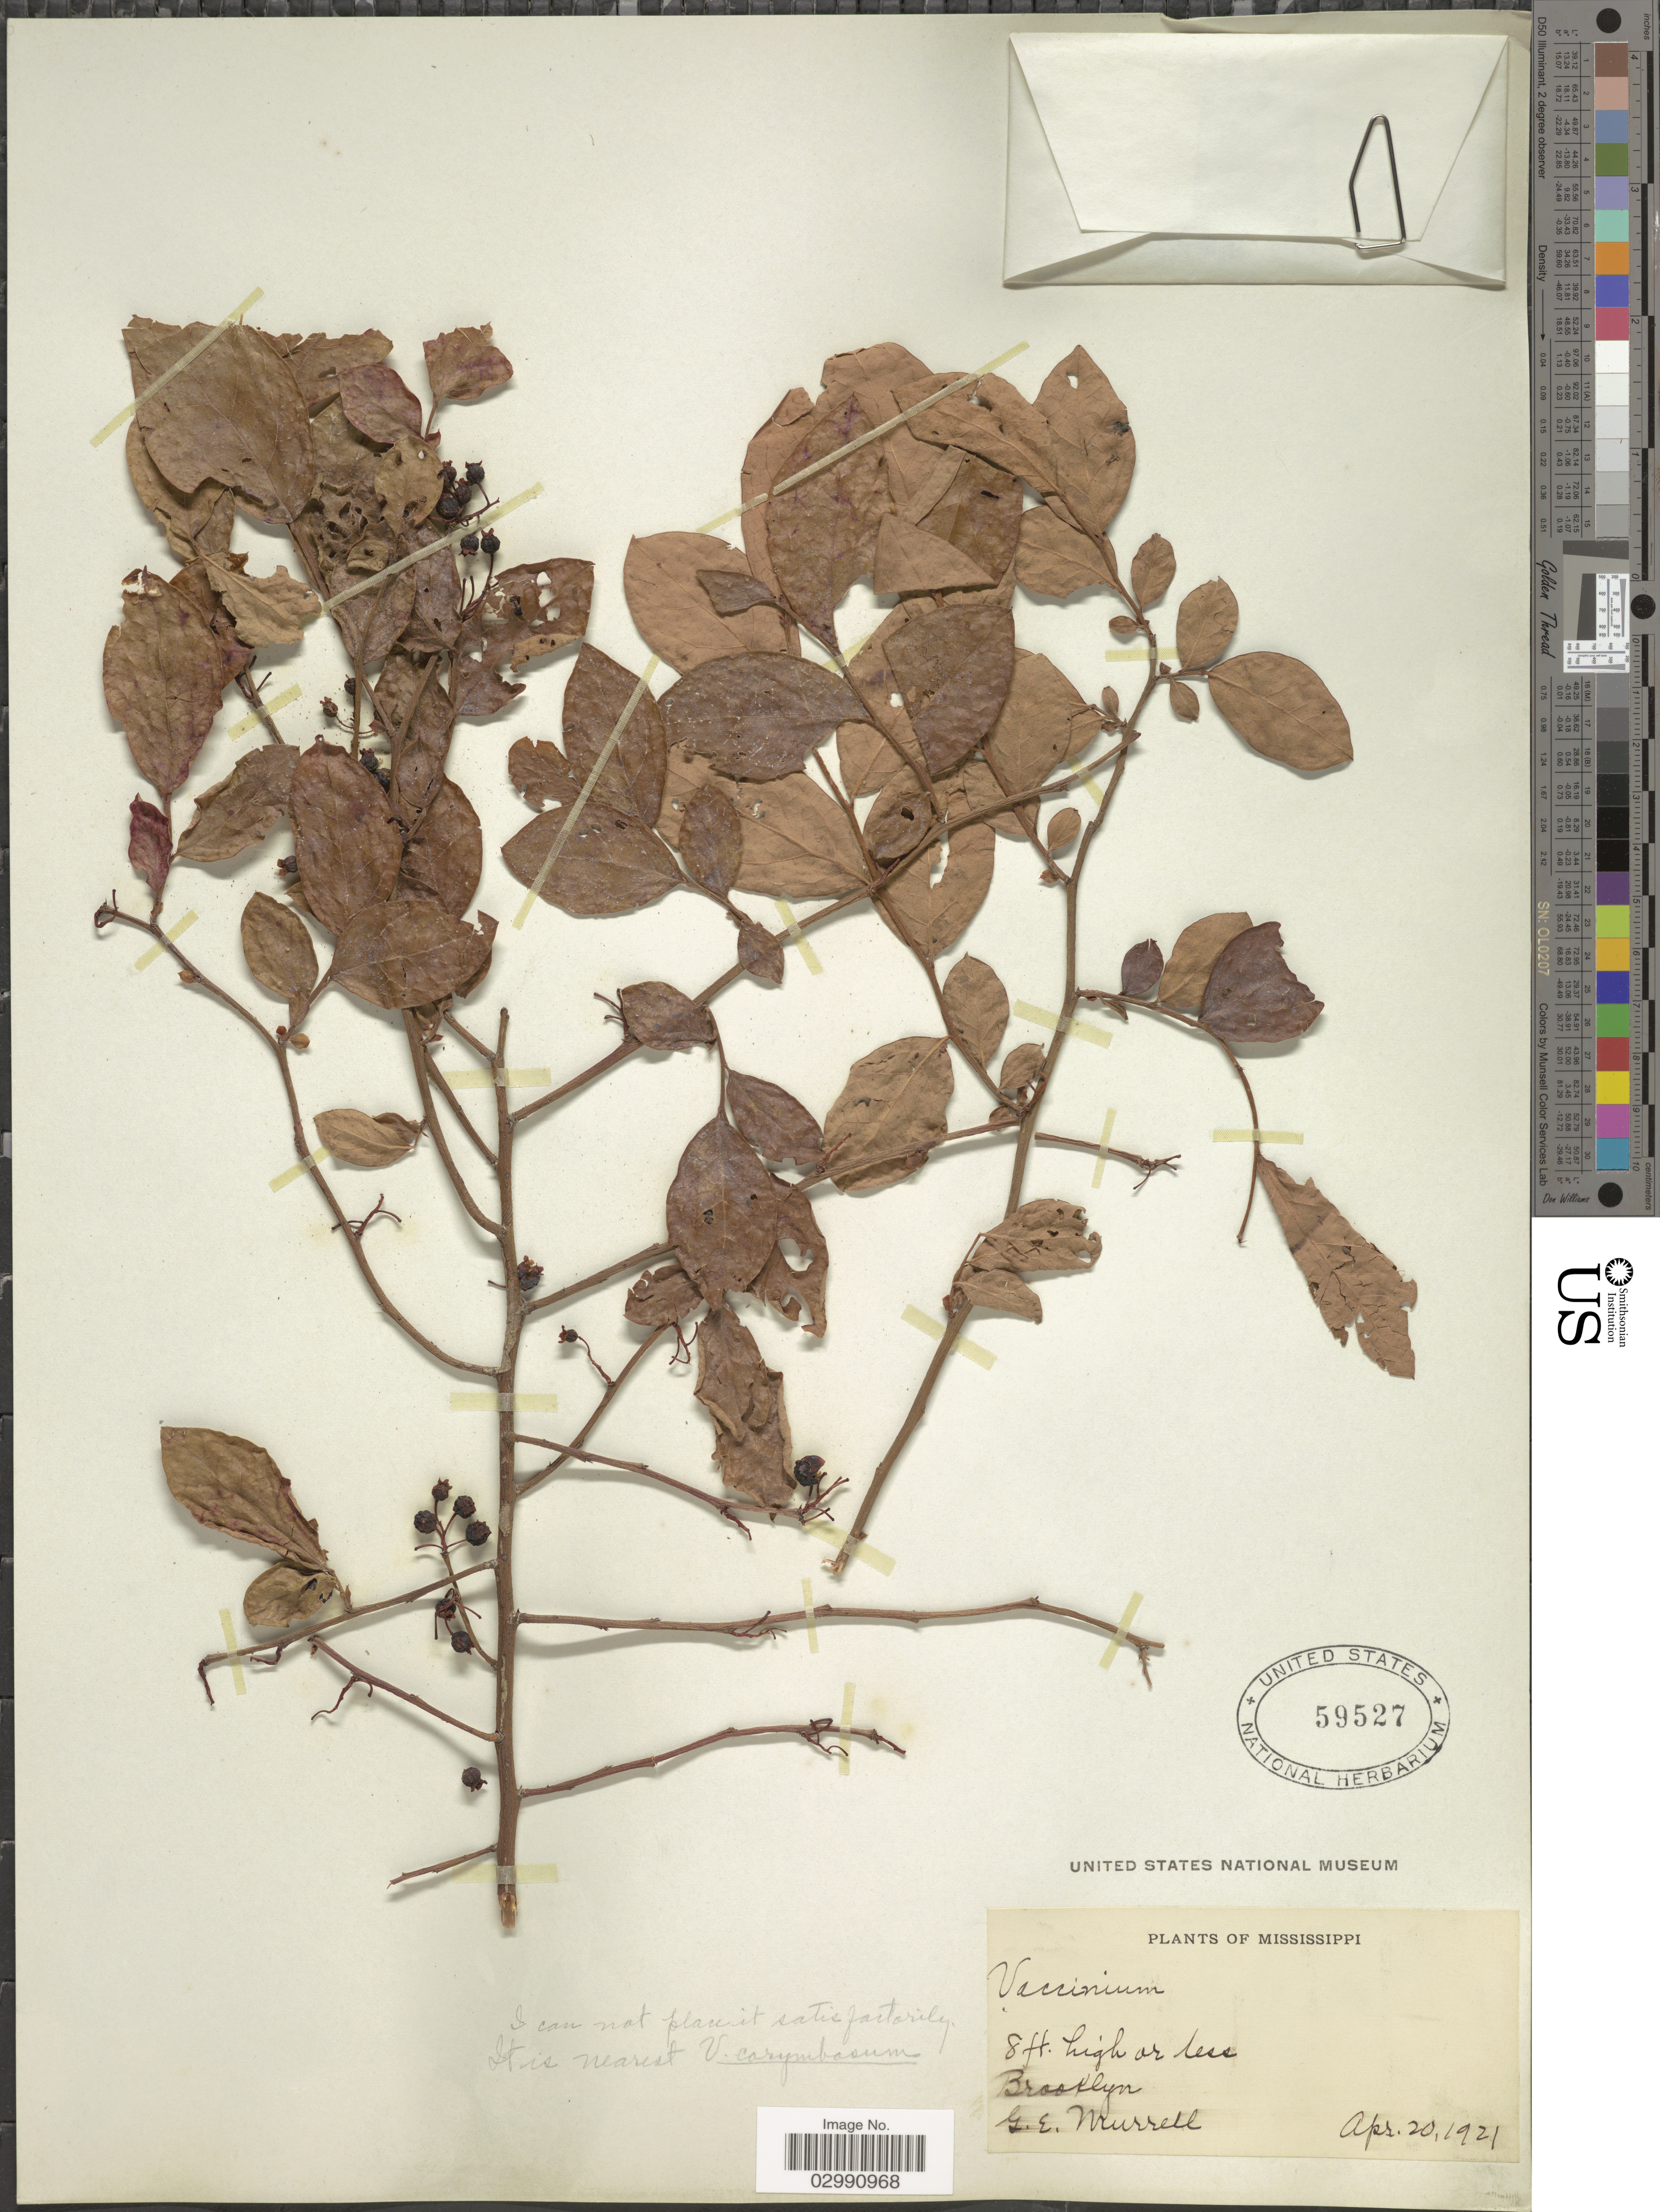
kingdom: Plantae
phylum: Tracheophyta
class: Magnoliopsida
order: Ericales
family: Ericaceae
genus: Vaccinium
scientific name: Vaccinium sp.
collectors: G. Murrell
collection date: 1921-04-20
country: United States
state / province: Mississippi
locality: Brooklyn.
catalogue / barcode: US 59527